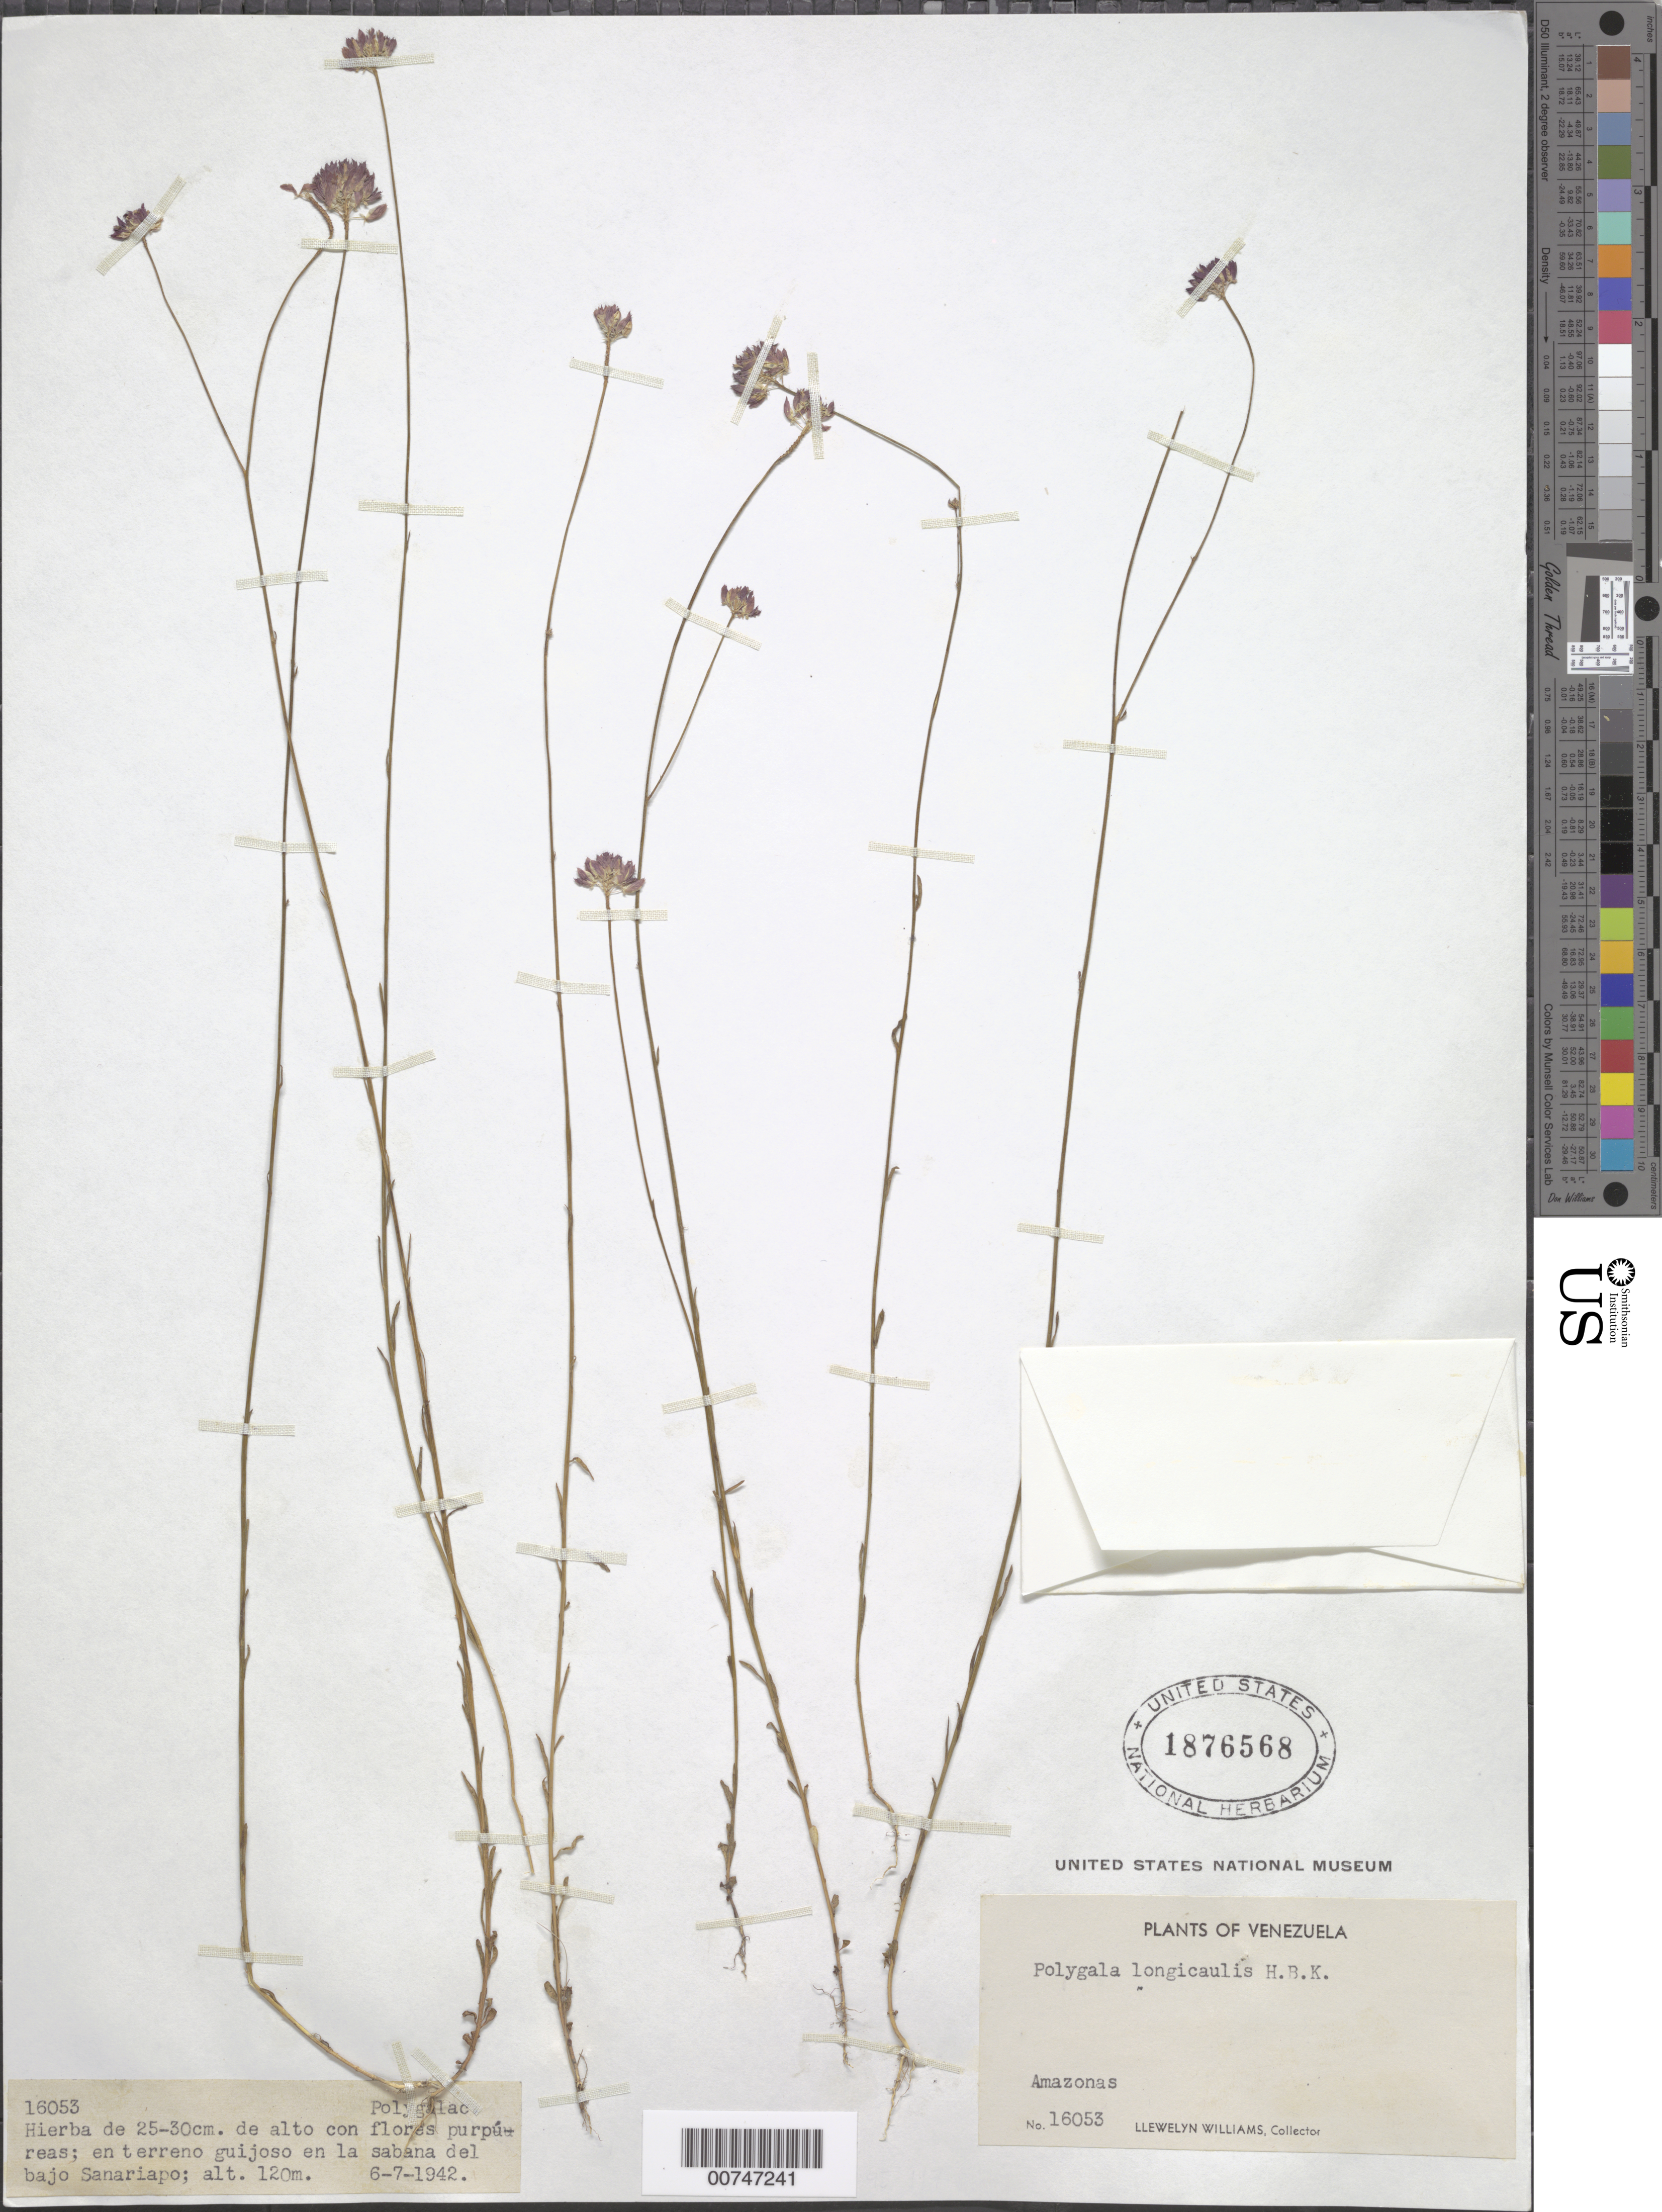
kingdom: Plantae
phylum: Tracheophyta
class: Magnoliopsida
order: Fabales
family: Polygalaceae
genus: Polygala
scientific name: Polygala longicaulis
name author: Kunth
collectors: Ll. Williams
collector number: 16053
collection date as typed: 6-Jul-42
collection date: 1942-07-06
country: Venezuela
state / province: Amazonas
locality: Bajo Sanariapo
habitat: Terreno guijoso en la sabana del bajo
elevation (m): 120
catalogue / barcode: US 1876568